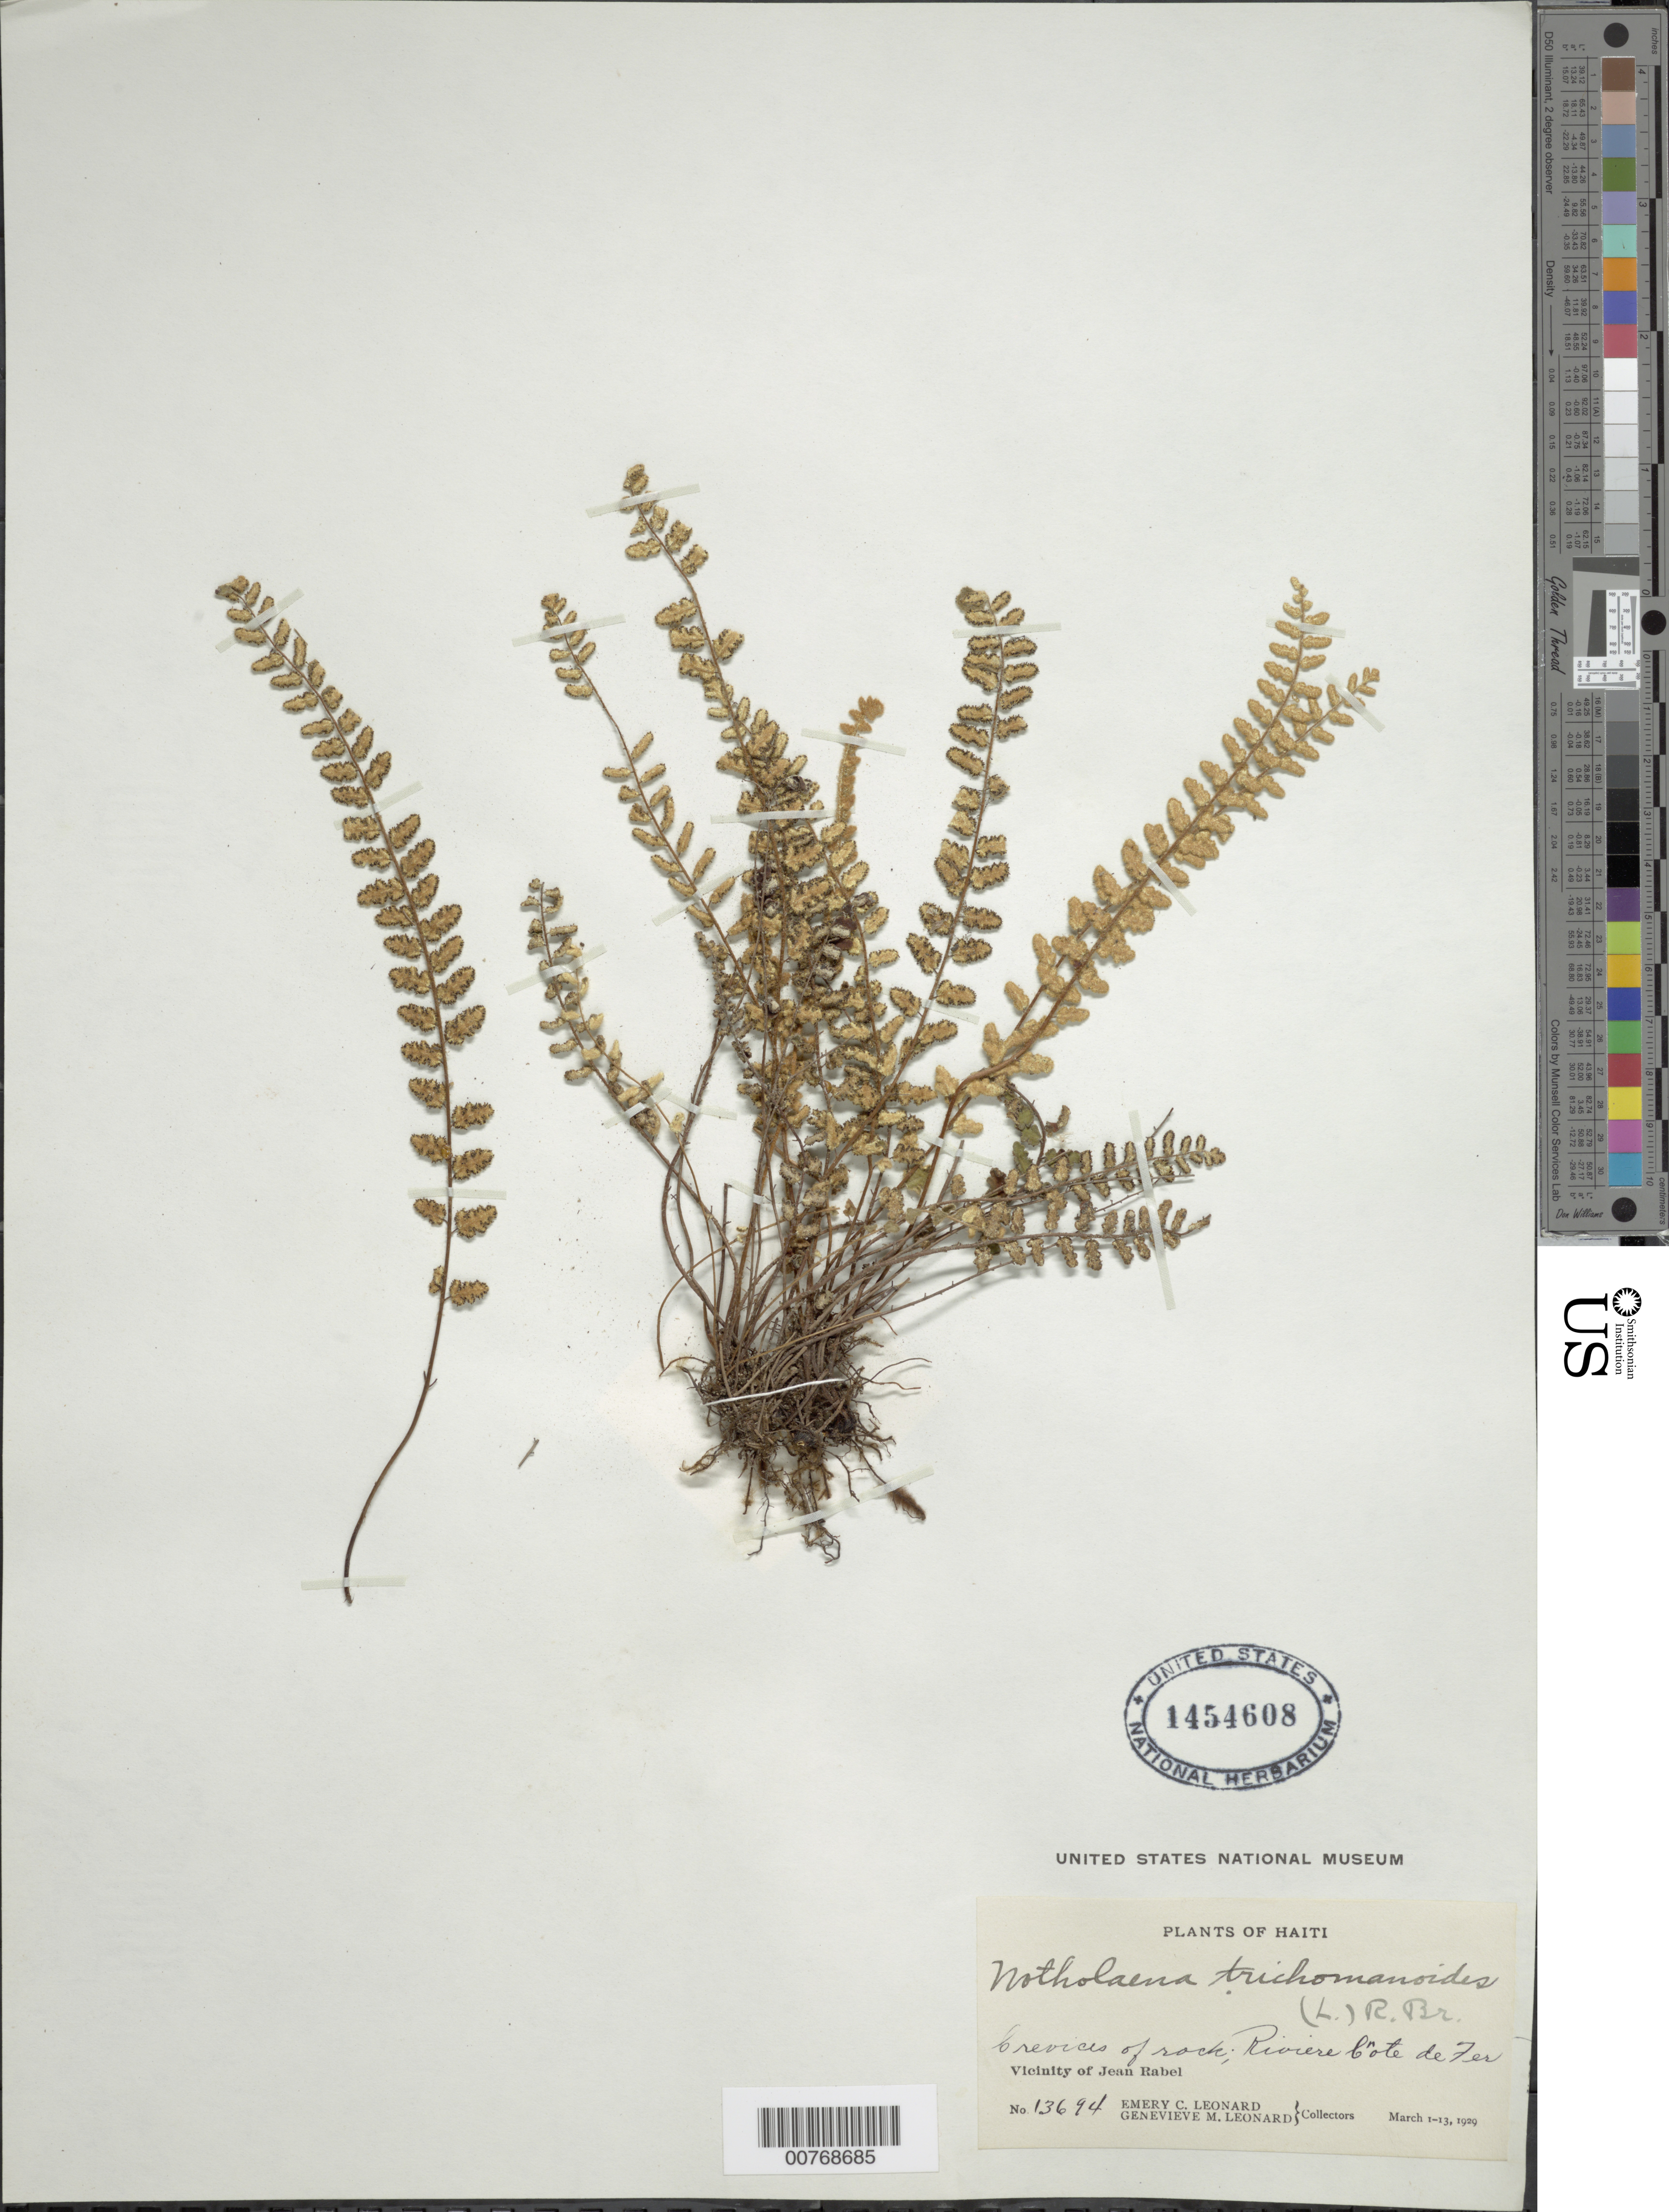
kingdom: Plantae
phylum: Tracheophyta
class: Polypodiopsida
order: Polypodiales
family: Pteridaceae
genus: Notholaena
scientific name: Notholaena trichomanoides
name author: (L.) Desv.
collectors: E. C. Leonard & G. M. Leonard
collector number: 13694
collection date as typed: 01 Mar 1929 to 13 Mar 1929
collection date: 1929-03-01/1929-03-13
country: Haiti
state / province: Nord-Óuest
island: Hispaniola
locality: Vicinity of Jean Rabel, Riviere Côte de Fer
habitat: Crevices of rock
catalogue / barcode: US 1454608